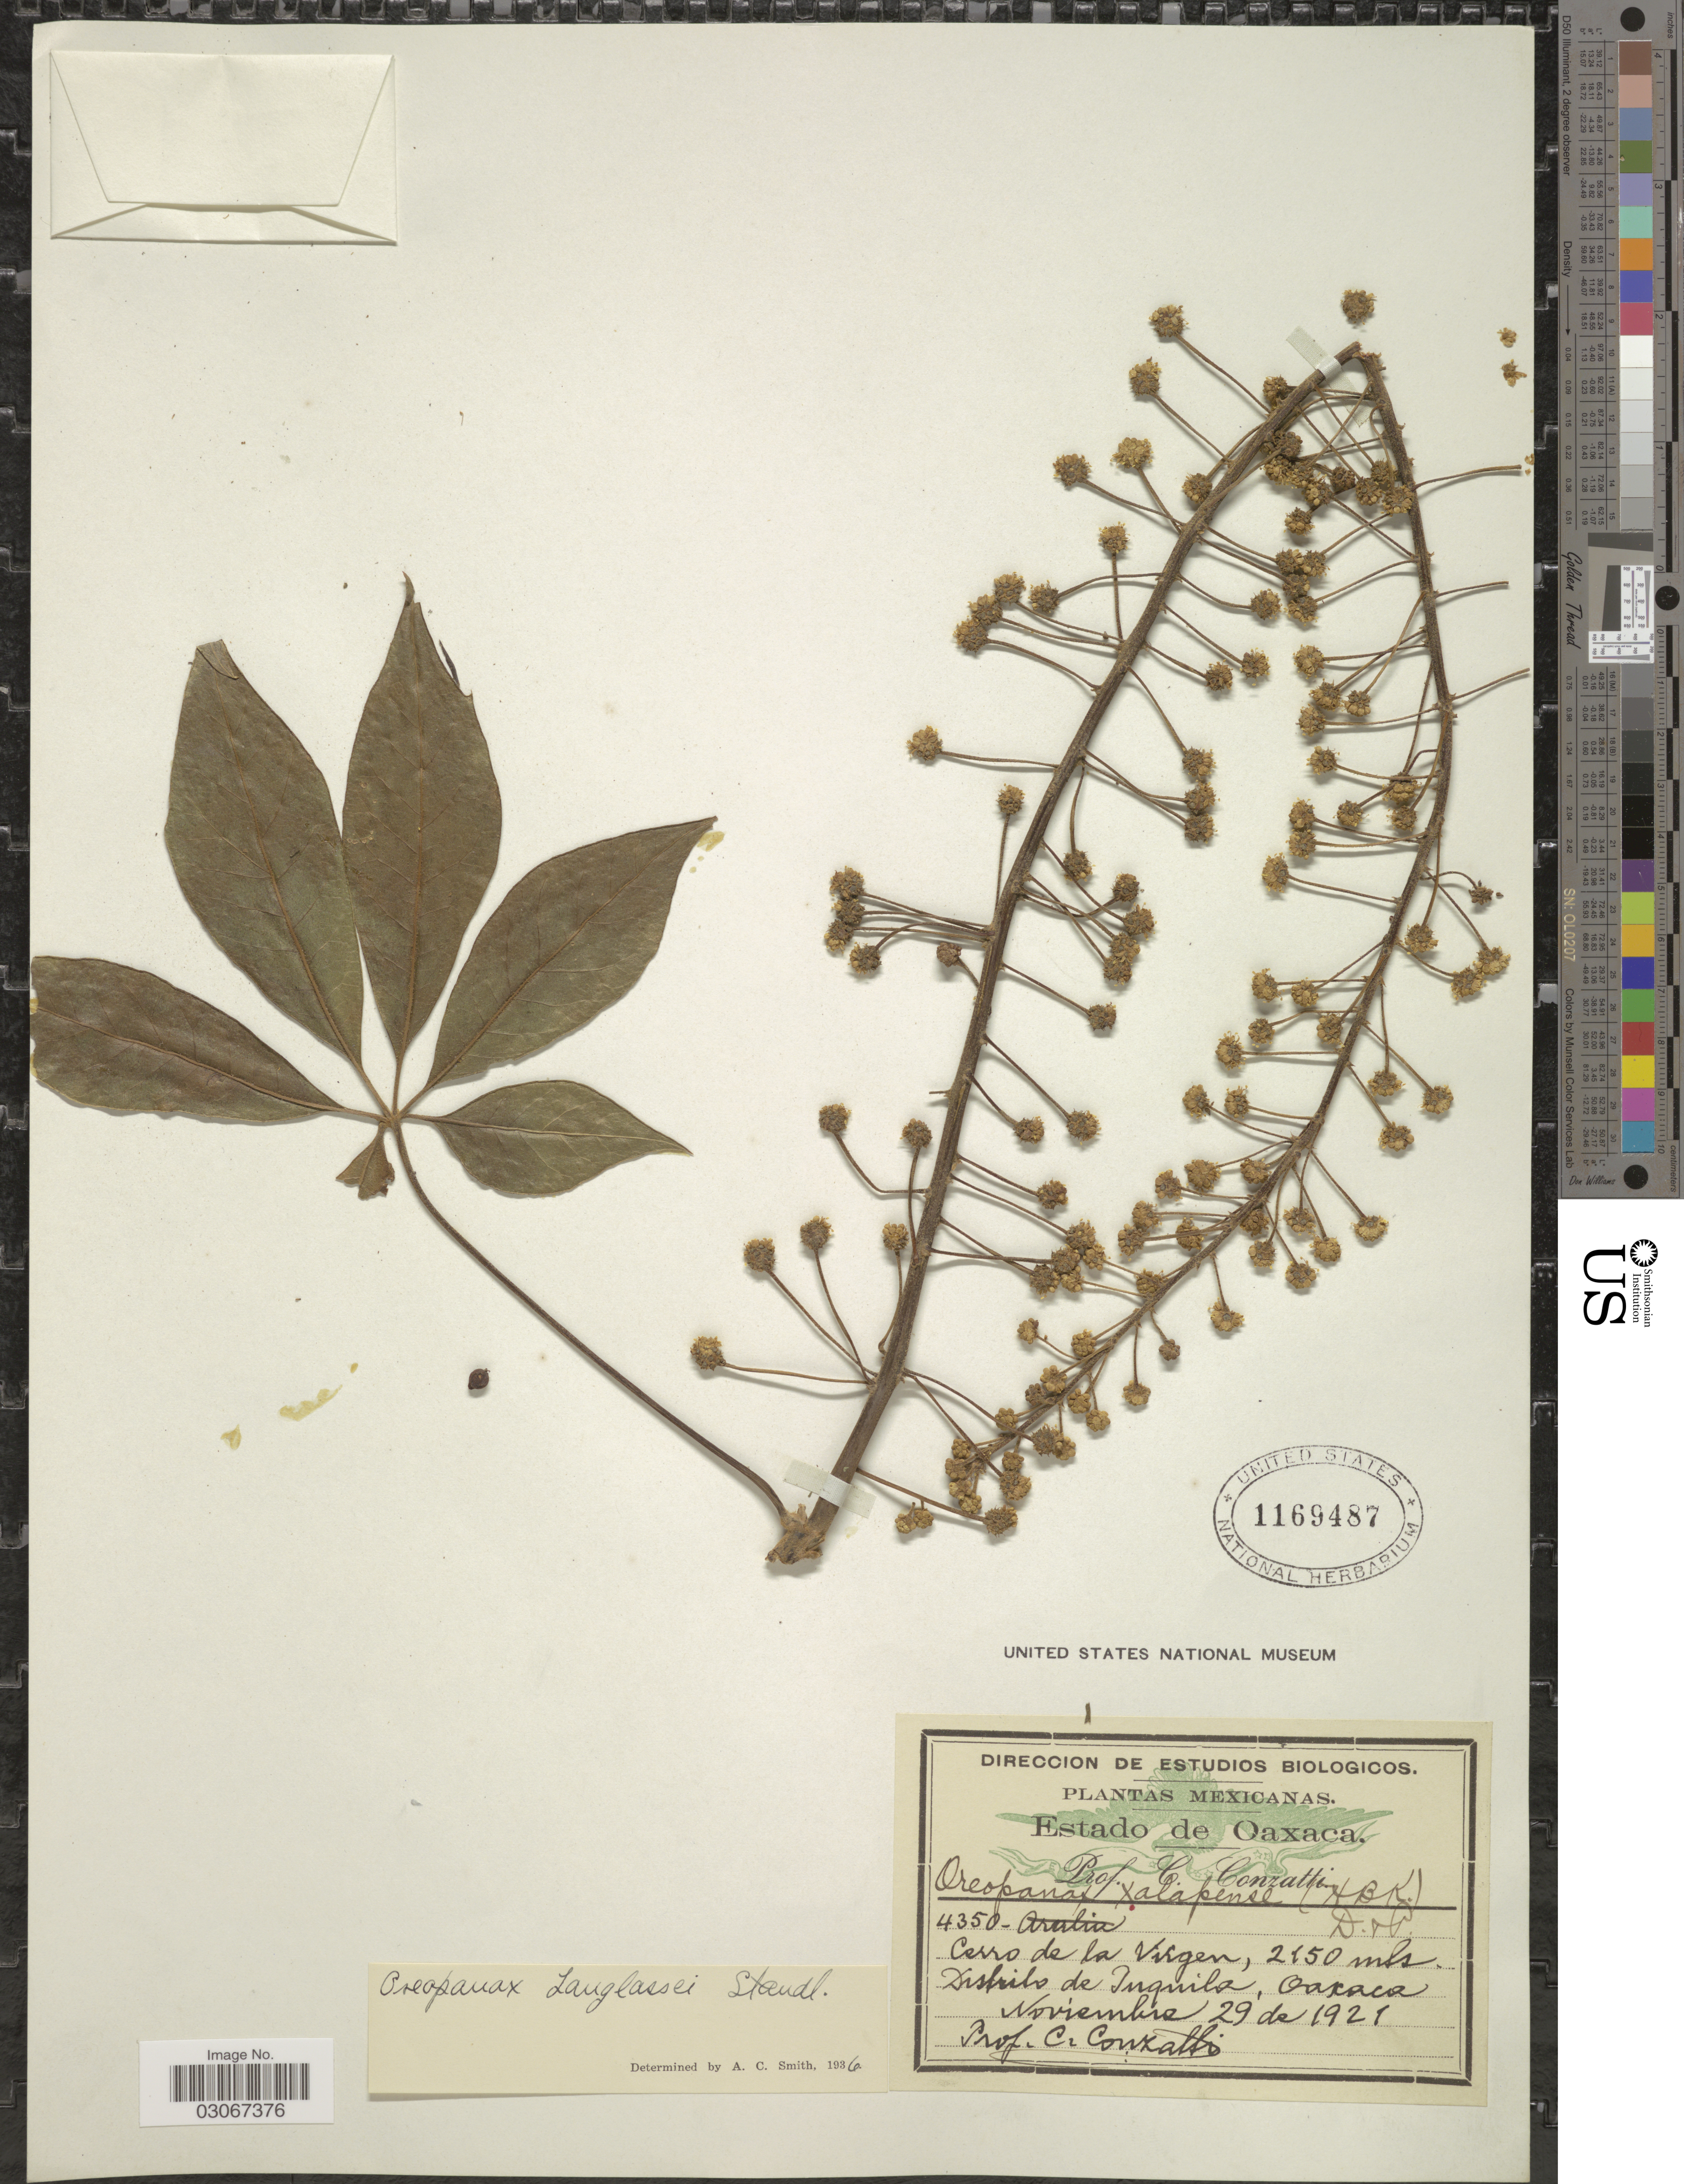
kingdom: Plantae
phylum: Tracheophyta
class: Magnoliopsida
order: Apiales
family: Araliaceae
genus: Oreopanax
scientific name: Oreopanax langlassei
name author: Standl.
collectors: C. Conzatti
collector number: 4350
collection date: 1921-11-29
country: Mexico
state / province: Oaxaca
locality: Cerro de la Virgen, Distrito de Inquila.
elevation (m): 2150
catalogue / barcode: US 1169487